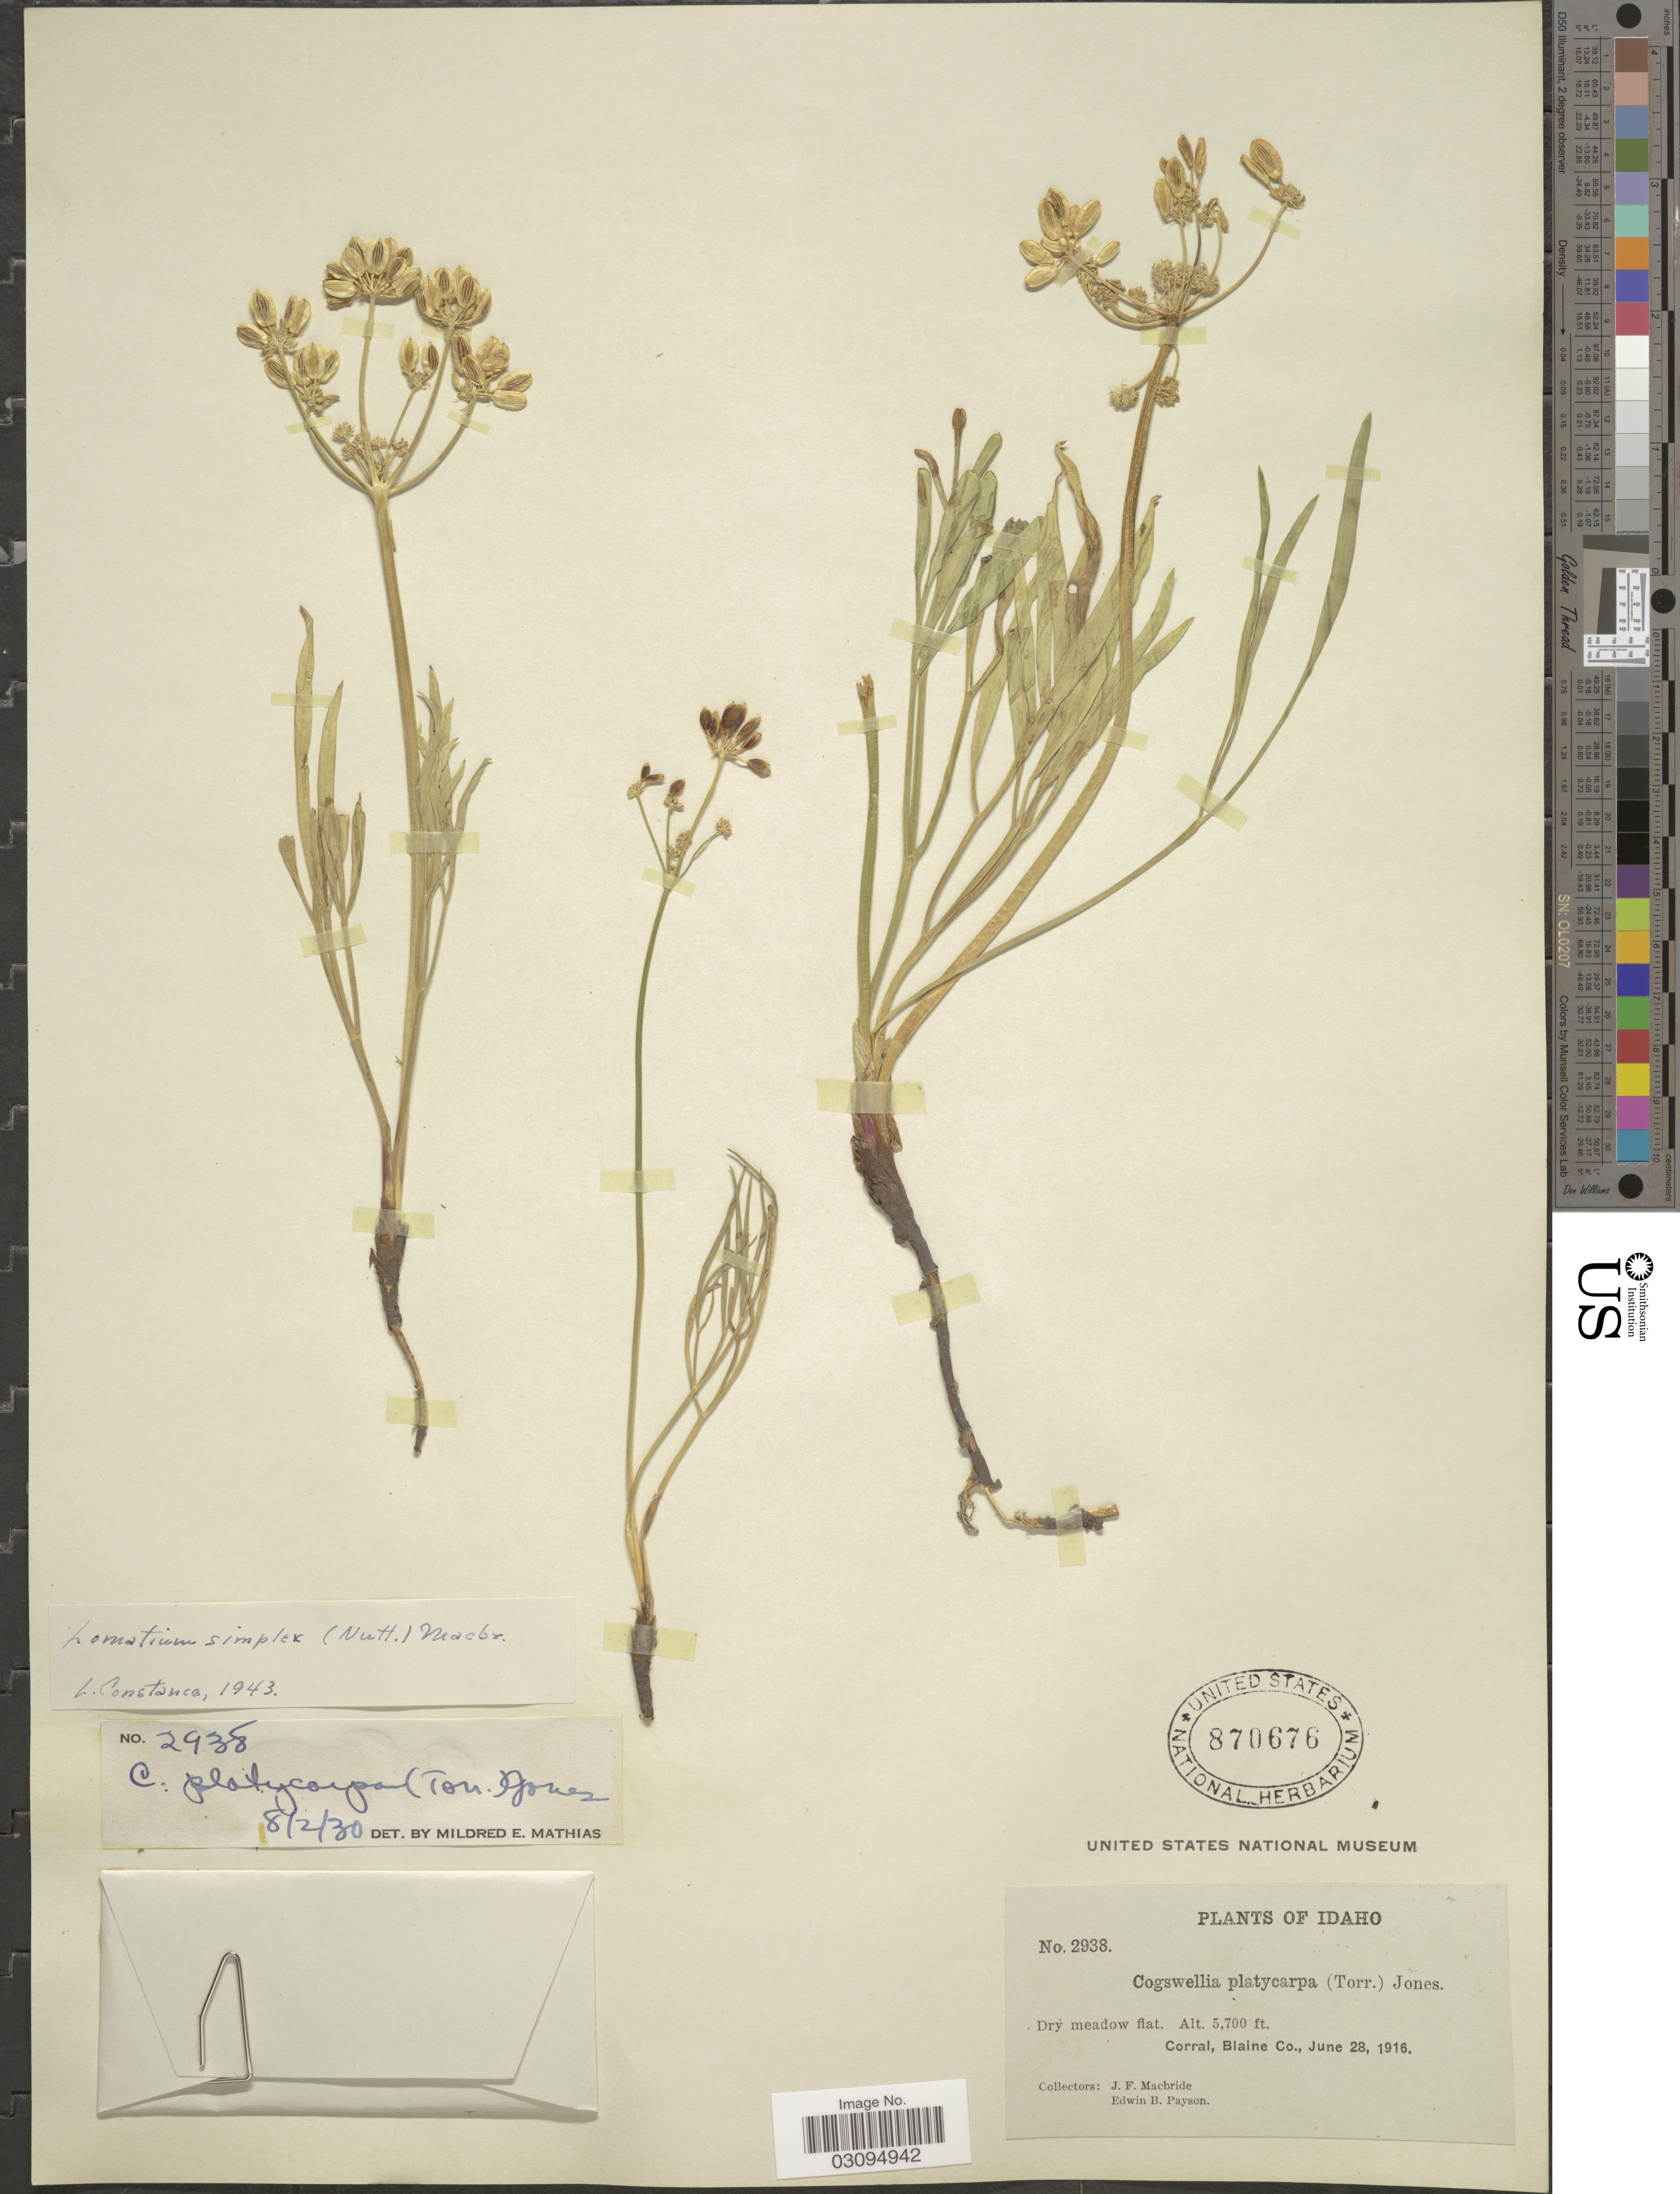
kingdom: Plantae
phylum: Tracheophyta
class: Magnoliopsida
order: Apiales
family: Apiaceae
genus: Lomatium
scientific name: Lomatium platycarpum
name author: (Torr.) J.M. Coult. & Rose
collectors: J. F. Macbride & E. B. Payson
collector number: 2938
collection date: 1916-06-28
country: United States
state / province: Idaho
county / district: Blaine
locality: Corral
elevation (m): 1737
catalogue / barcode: US 870676